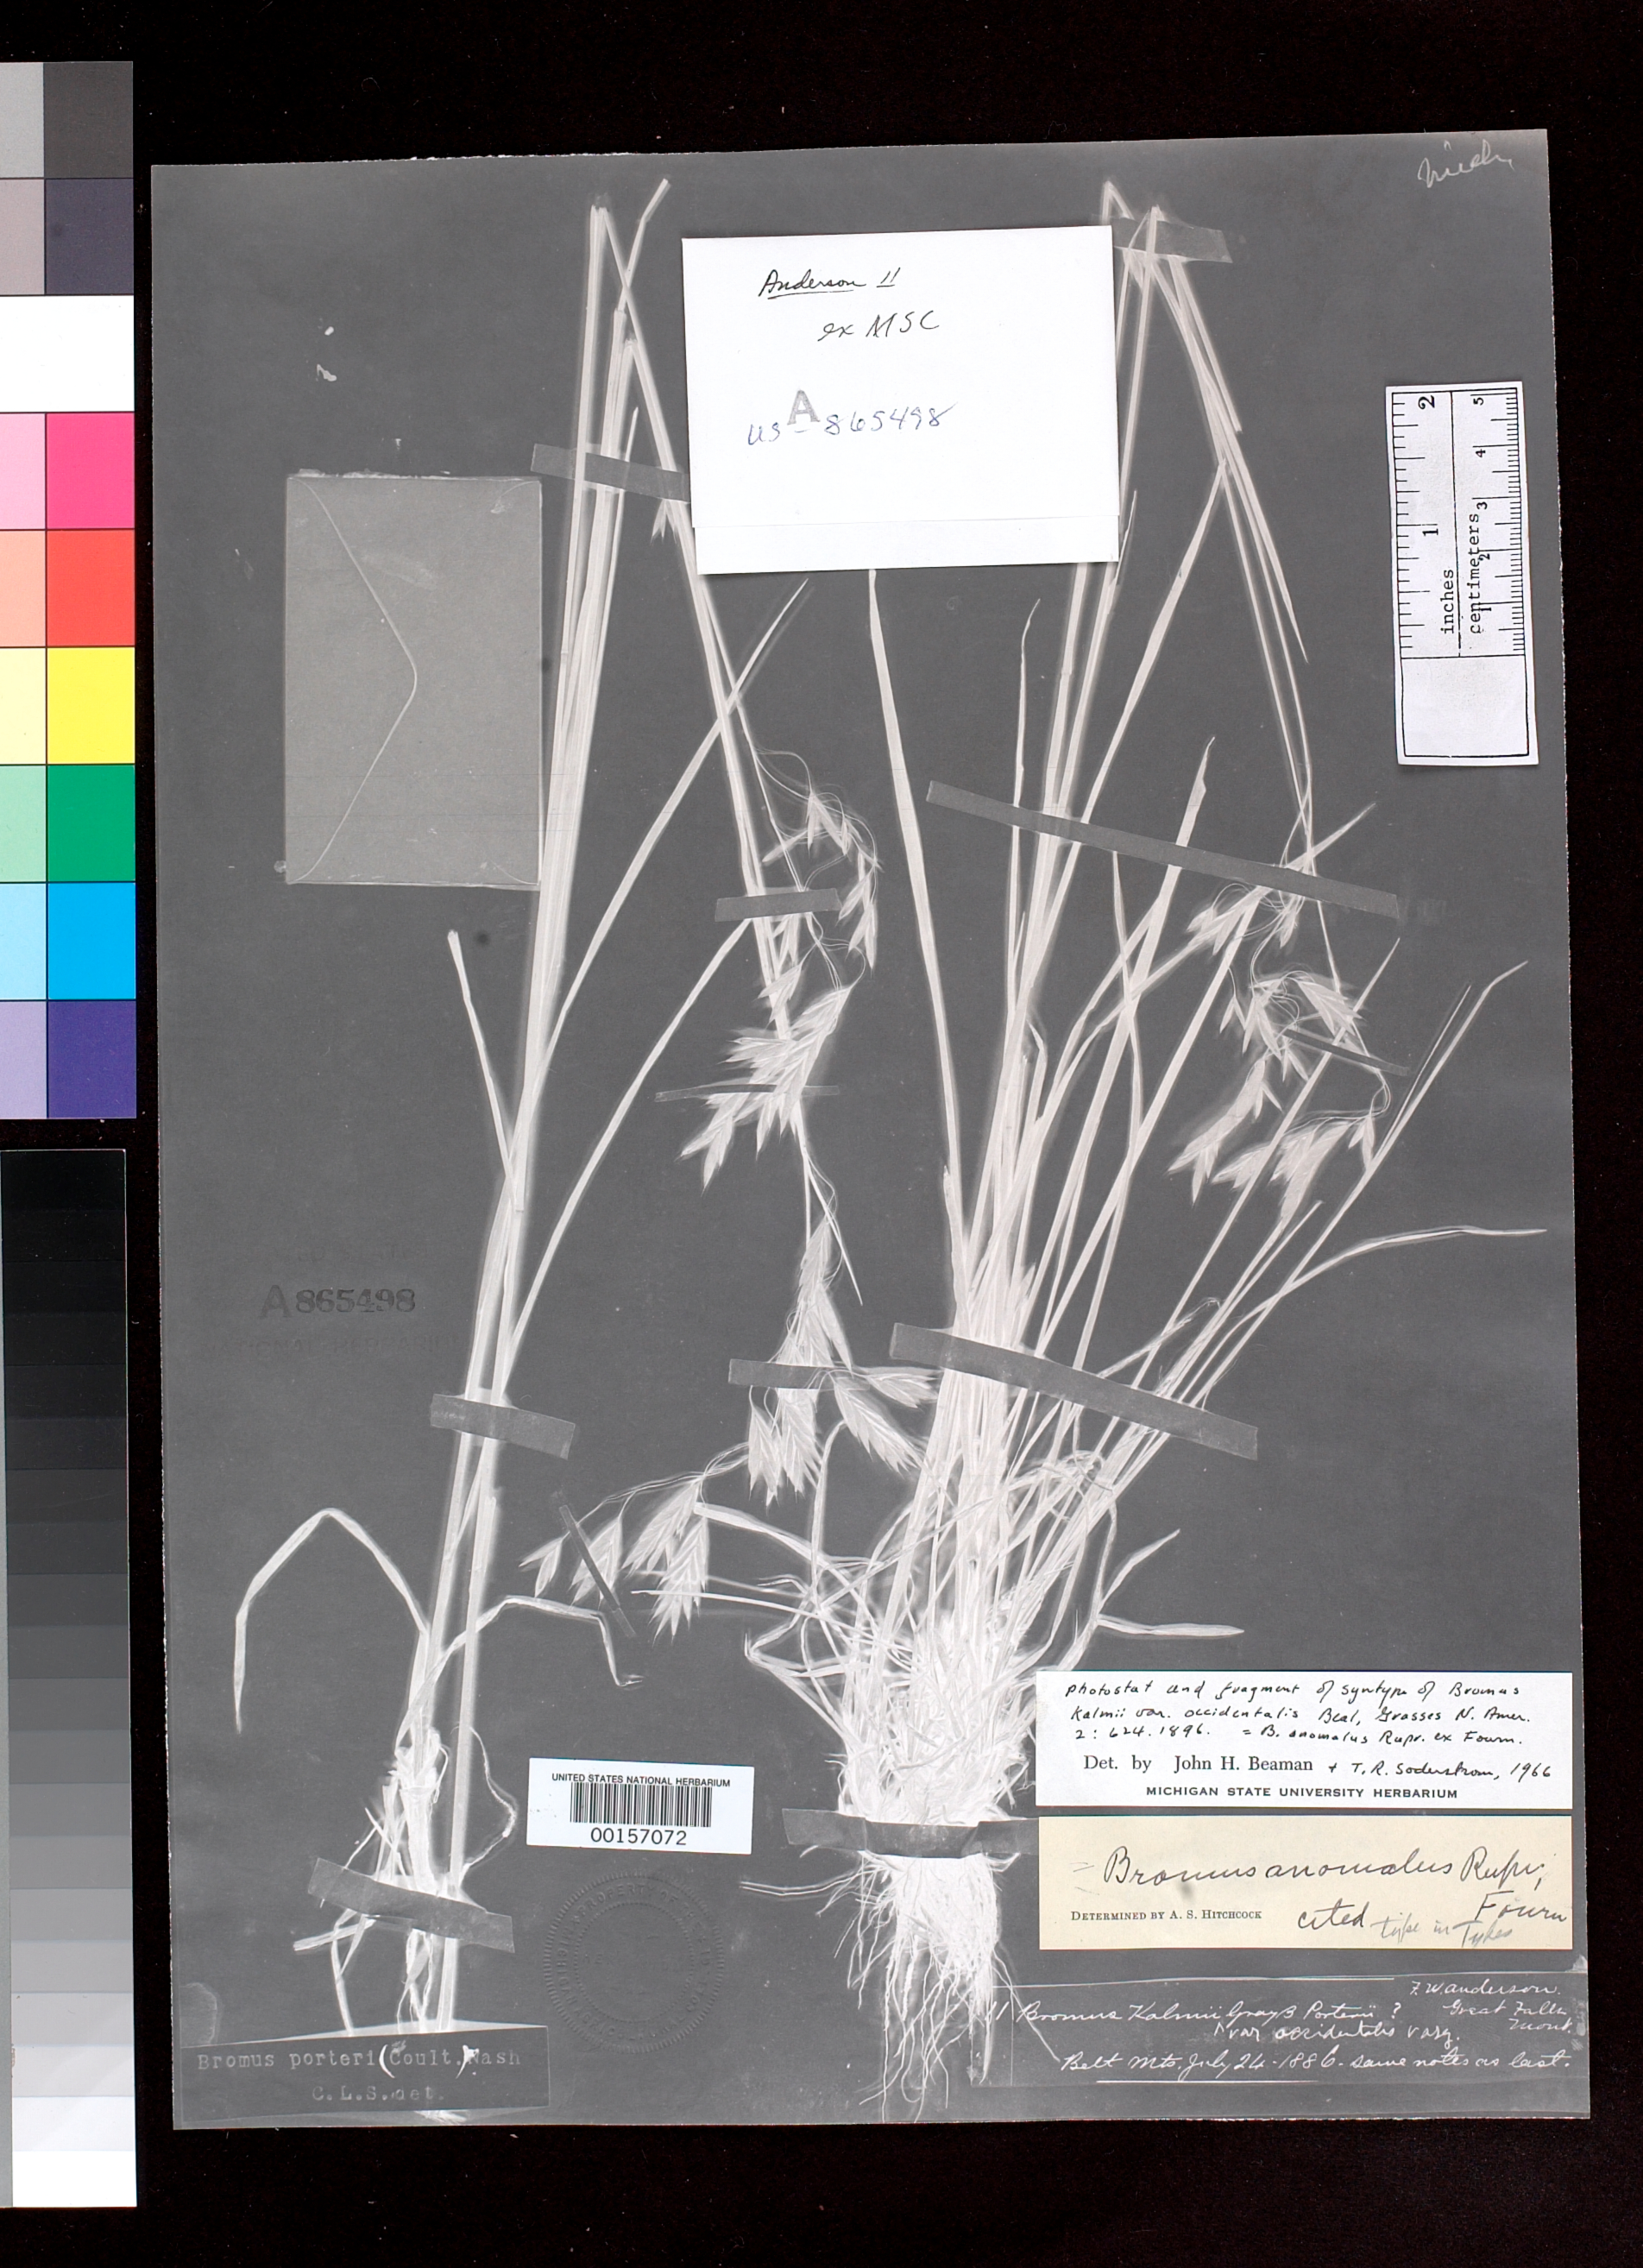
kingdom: Plantae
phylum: Tracheophyta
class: Liliopsida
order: Poales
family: Poaceae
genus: Bromus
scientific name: Bromus kalmii var. occidentalis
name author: Vasey ex W.J. Beal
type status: Isosyntype Fragment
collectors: W. M. Canby & F. L. Scribner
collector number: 384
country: United States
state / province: Montana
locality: Great Falls, Belt Mts.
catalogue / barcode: US 865498A